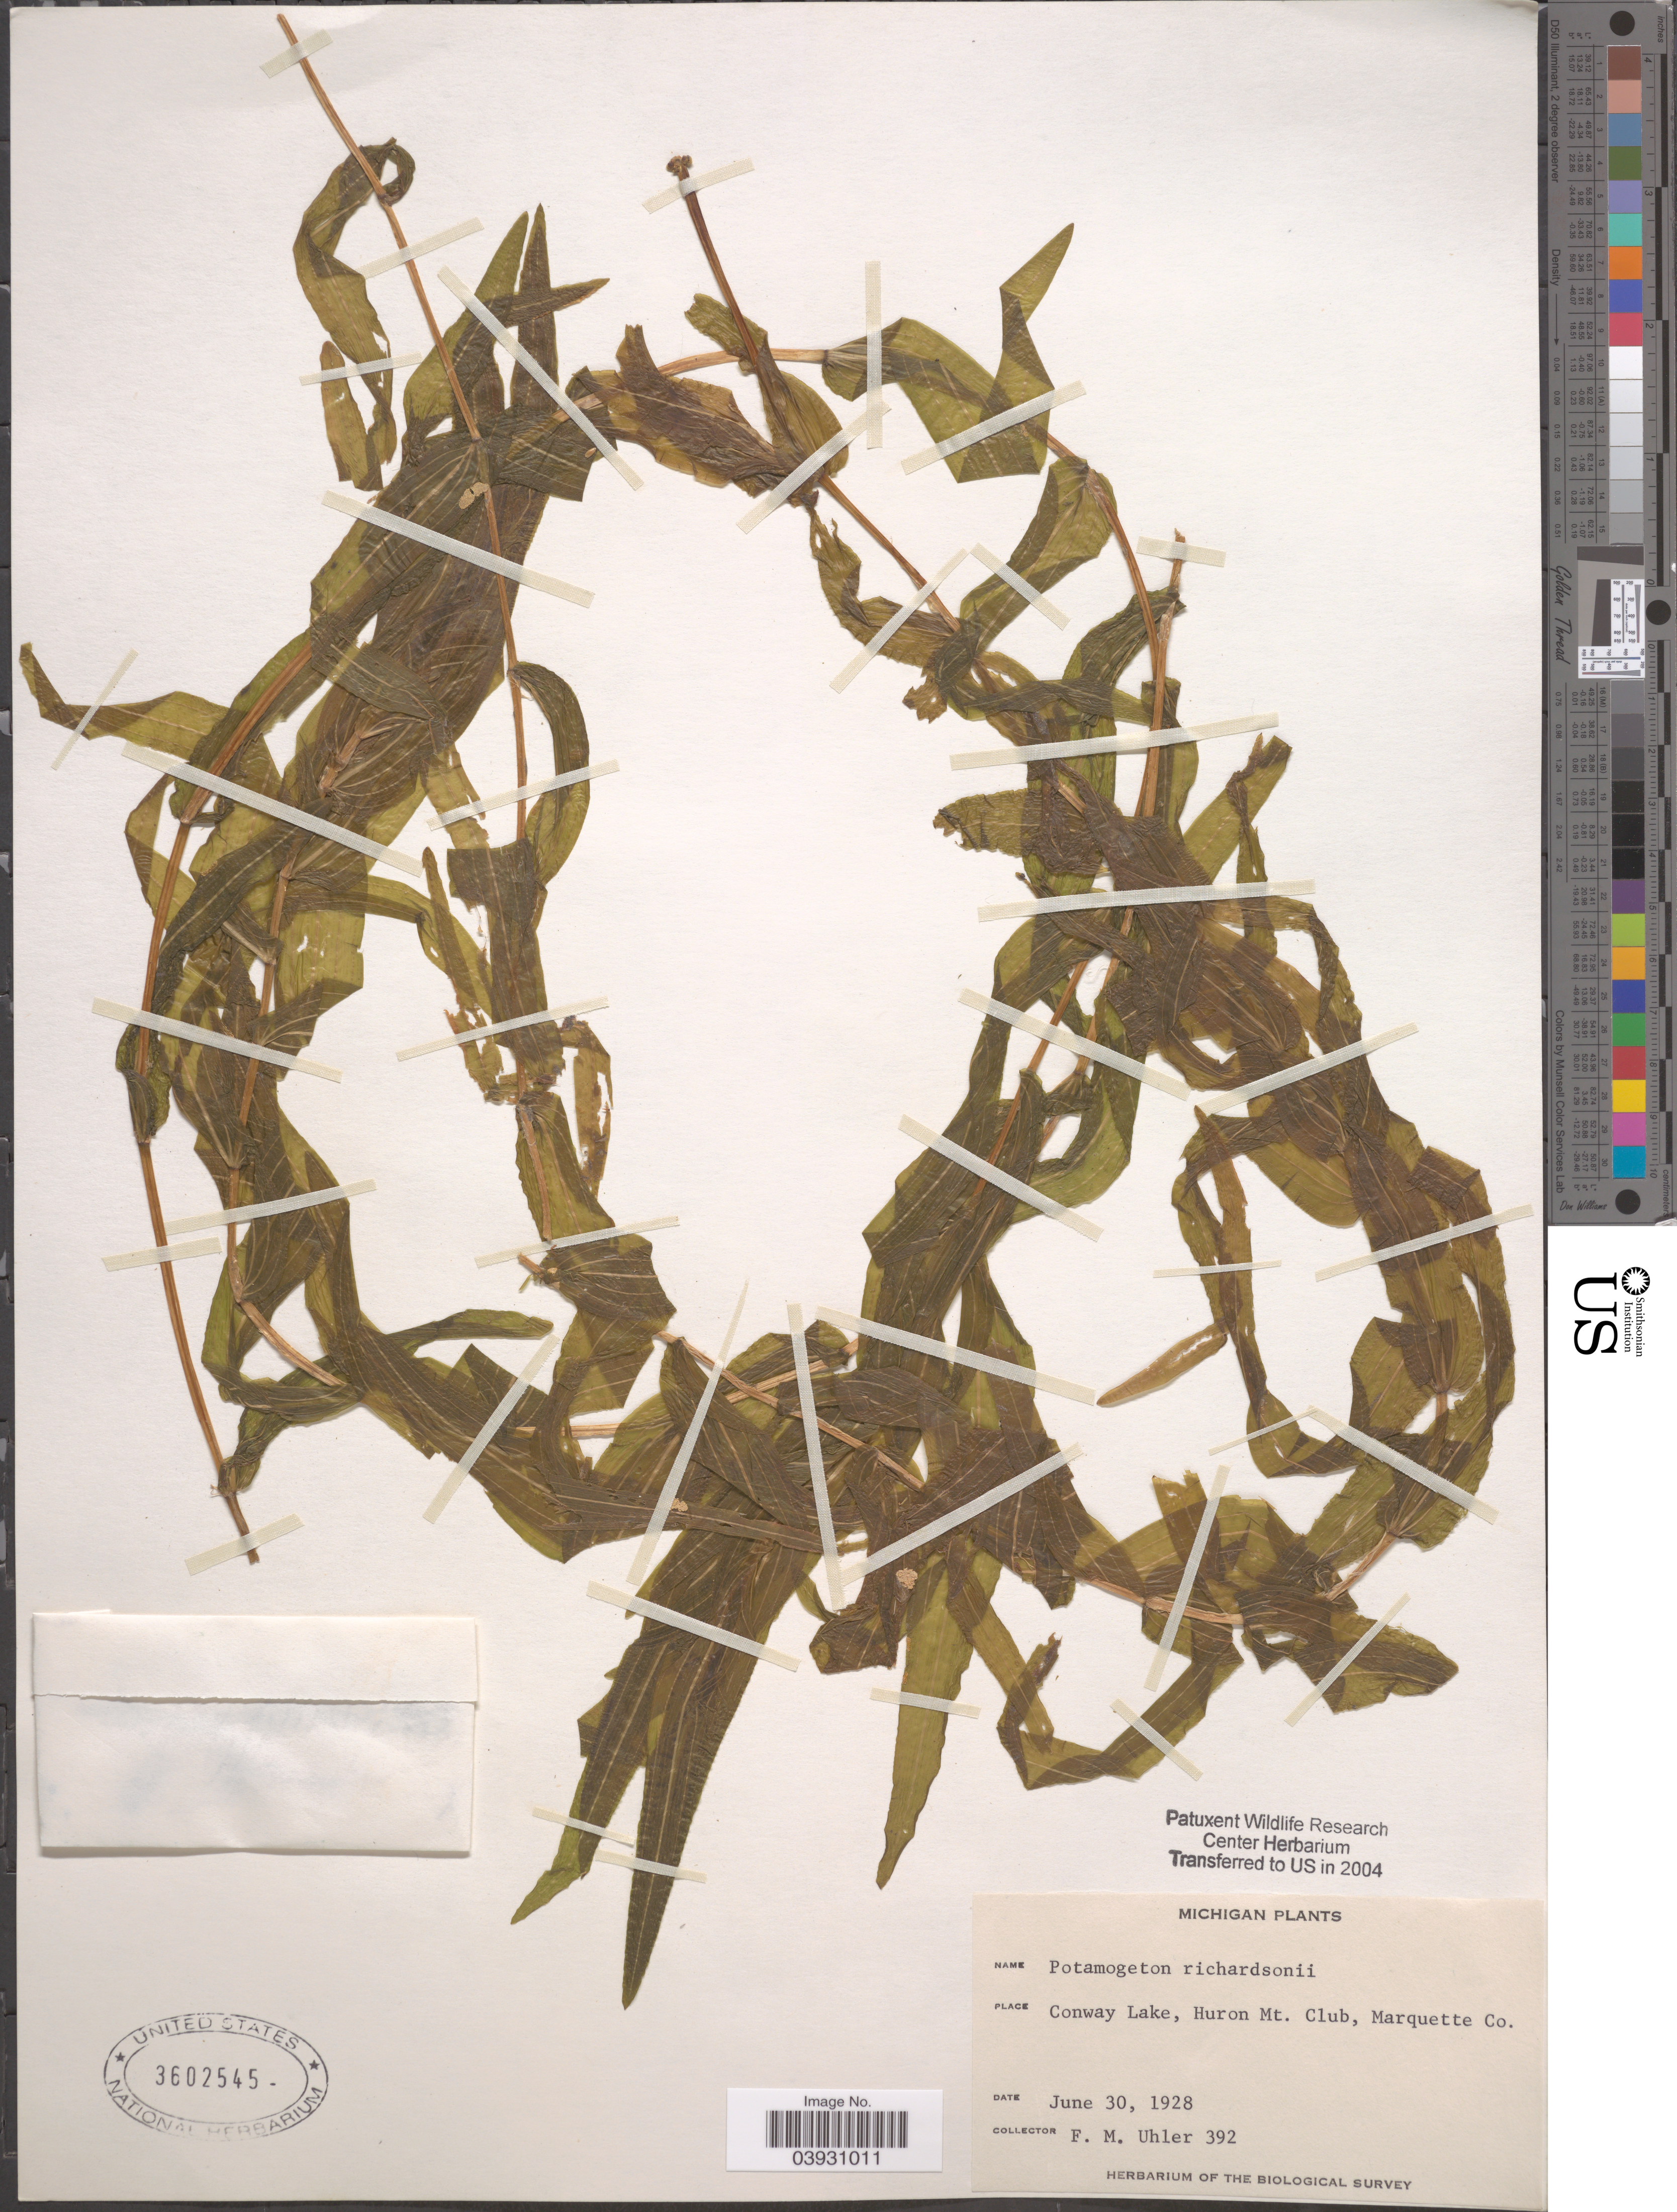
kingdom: Plantae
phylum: Tracheophyta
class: Liliopsida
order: Alismatales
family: Potamogetonaceae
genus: Potamogeton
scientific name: Potamogeton richardsonii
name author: (A.W. Benn.) Rydb.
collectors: F. M. Uhler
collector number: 392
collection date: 1928-06-30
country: United States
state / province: Michigan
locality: Conway Lake, Huron Mt. Club, Marquette Co.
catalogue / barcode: US 3602545